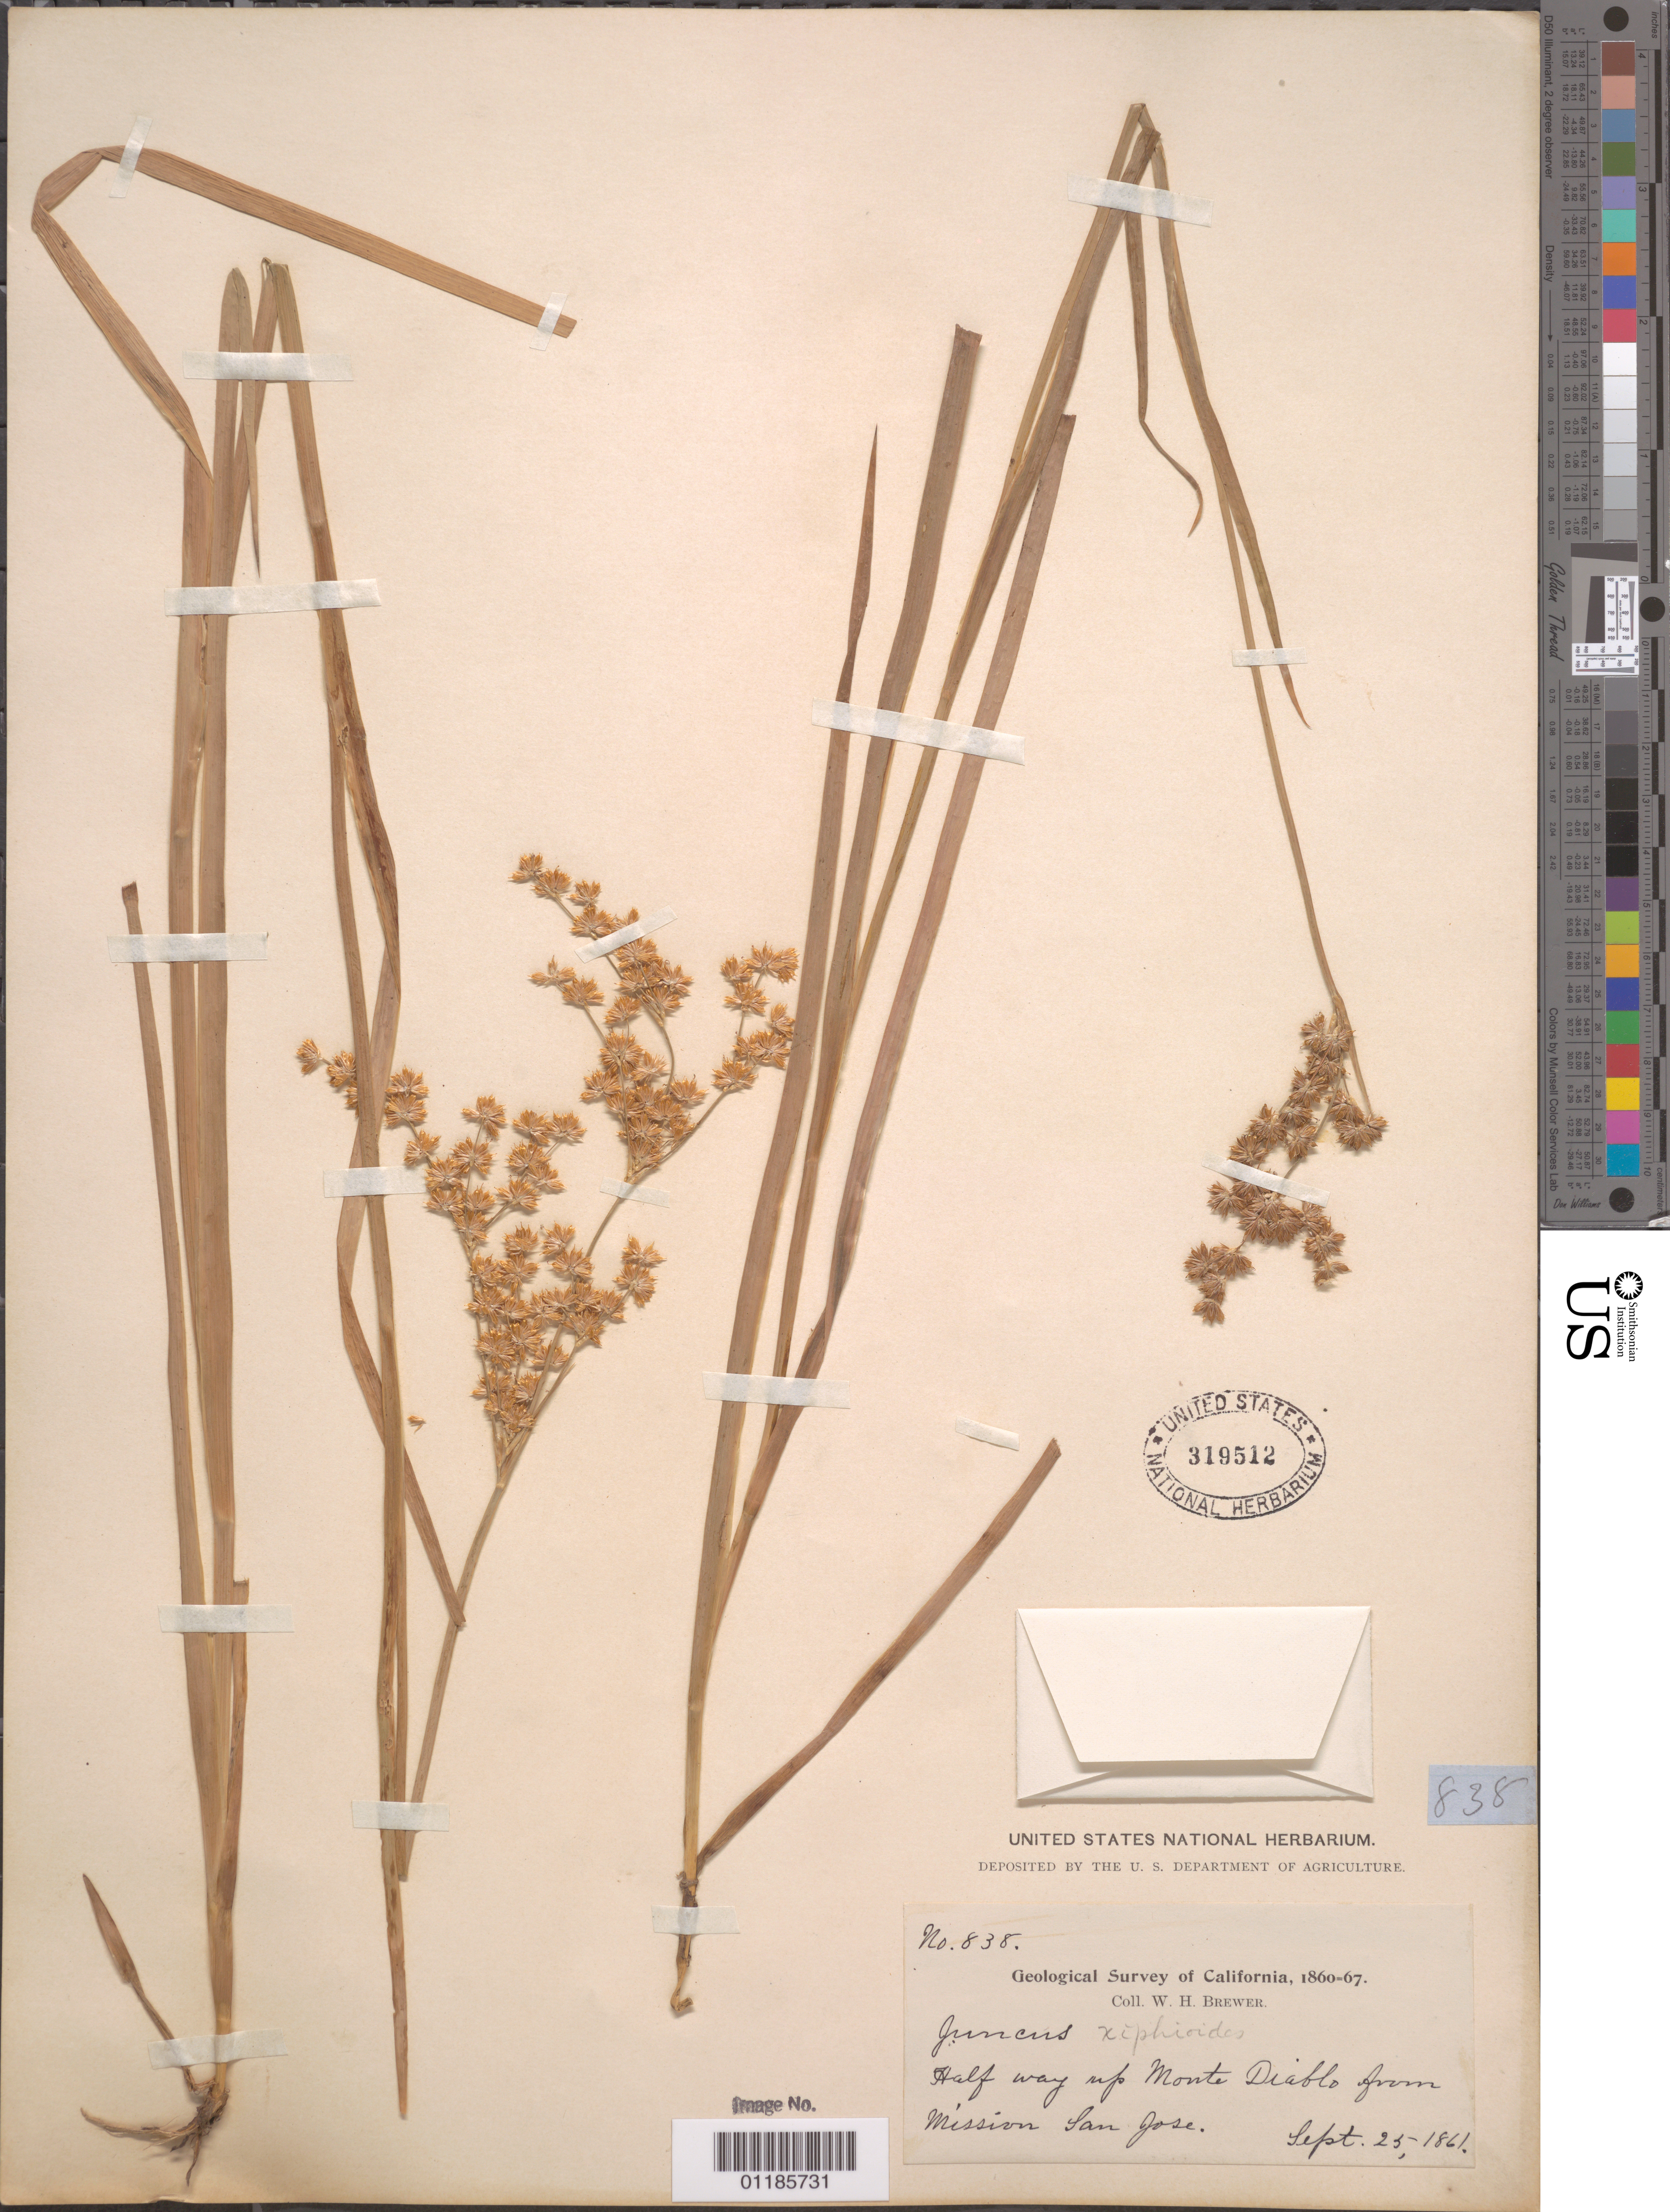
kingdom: Plantae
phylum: Tracheophyta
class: Liliopsida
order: Poales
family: Juncaceae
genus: Juncus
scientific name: Juncus xiphioides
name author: E. Mey.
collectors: W. H. Brewer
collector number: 838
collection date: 1861-09-25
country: United States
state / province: California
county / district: Contra Costa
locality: Half way up Monte Diablo from Mission San Jose.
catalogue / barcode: US 319512